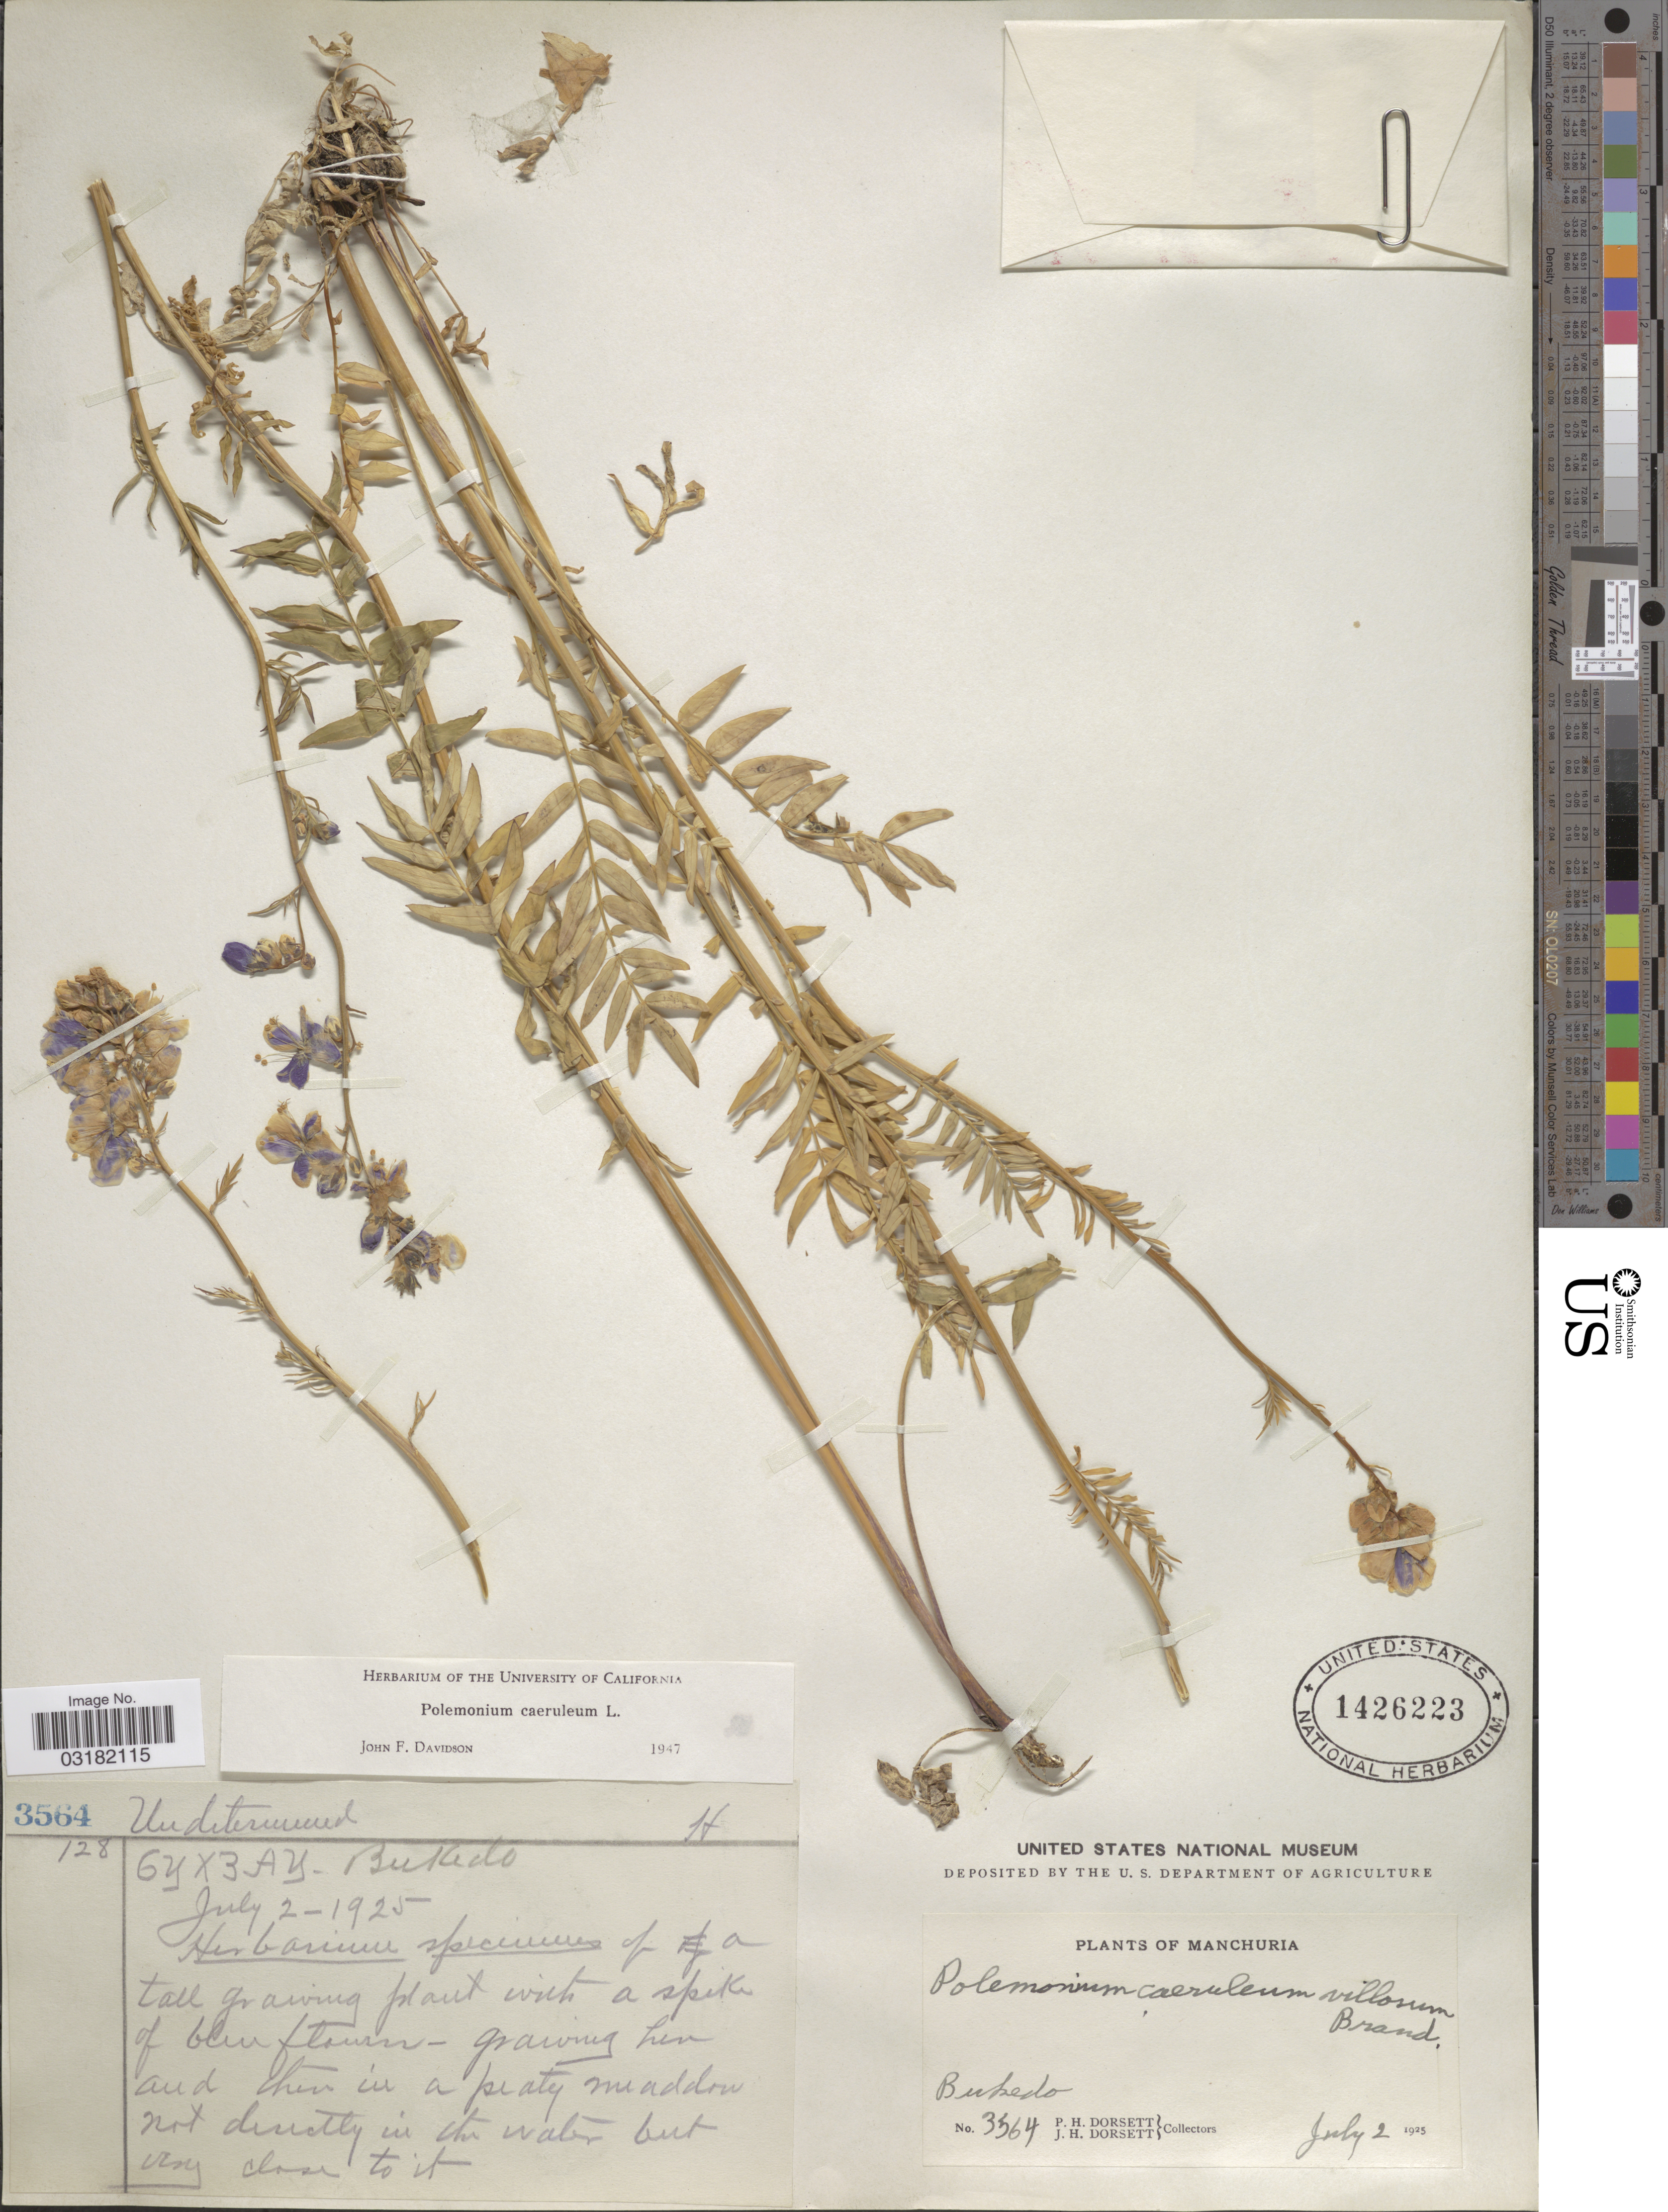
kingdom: Plantae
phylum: Tracheophyta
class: Magnoliopsida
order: Ericales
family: Polemoniaceae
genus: Polemonium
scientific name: Polemonium caeruleum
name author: L.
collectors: P. H. Dorsett & J. Dorsett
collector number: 3564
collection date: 1925-07-02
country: China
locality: Manchuria. Bukedo.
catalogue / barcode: US 1426223